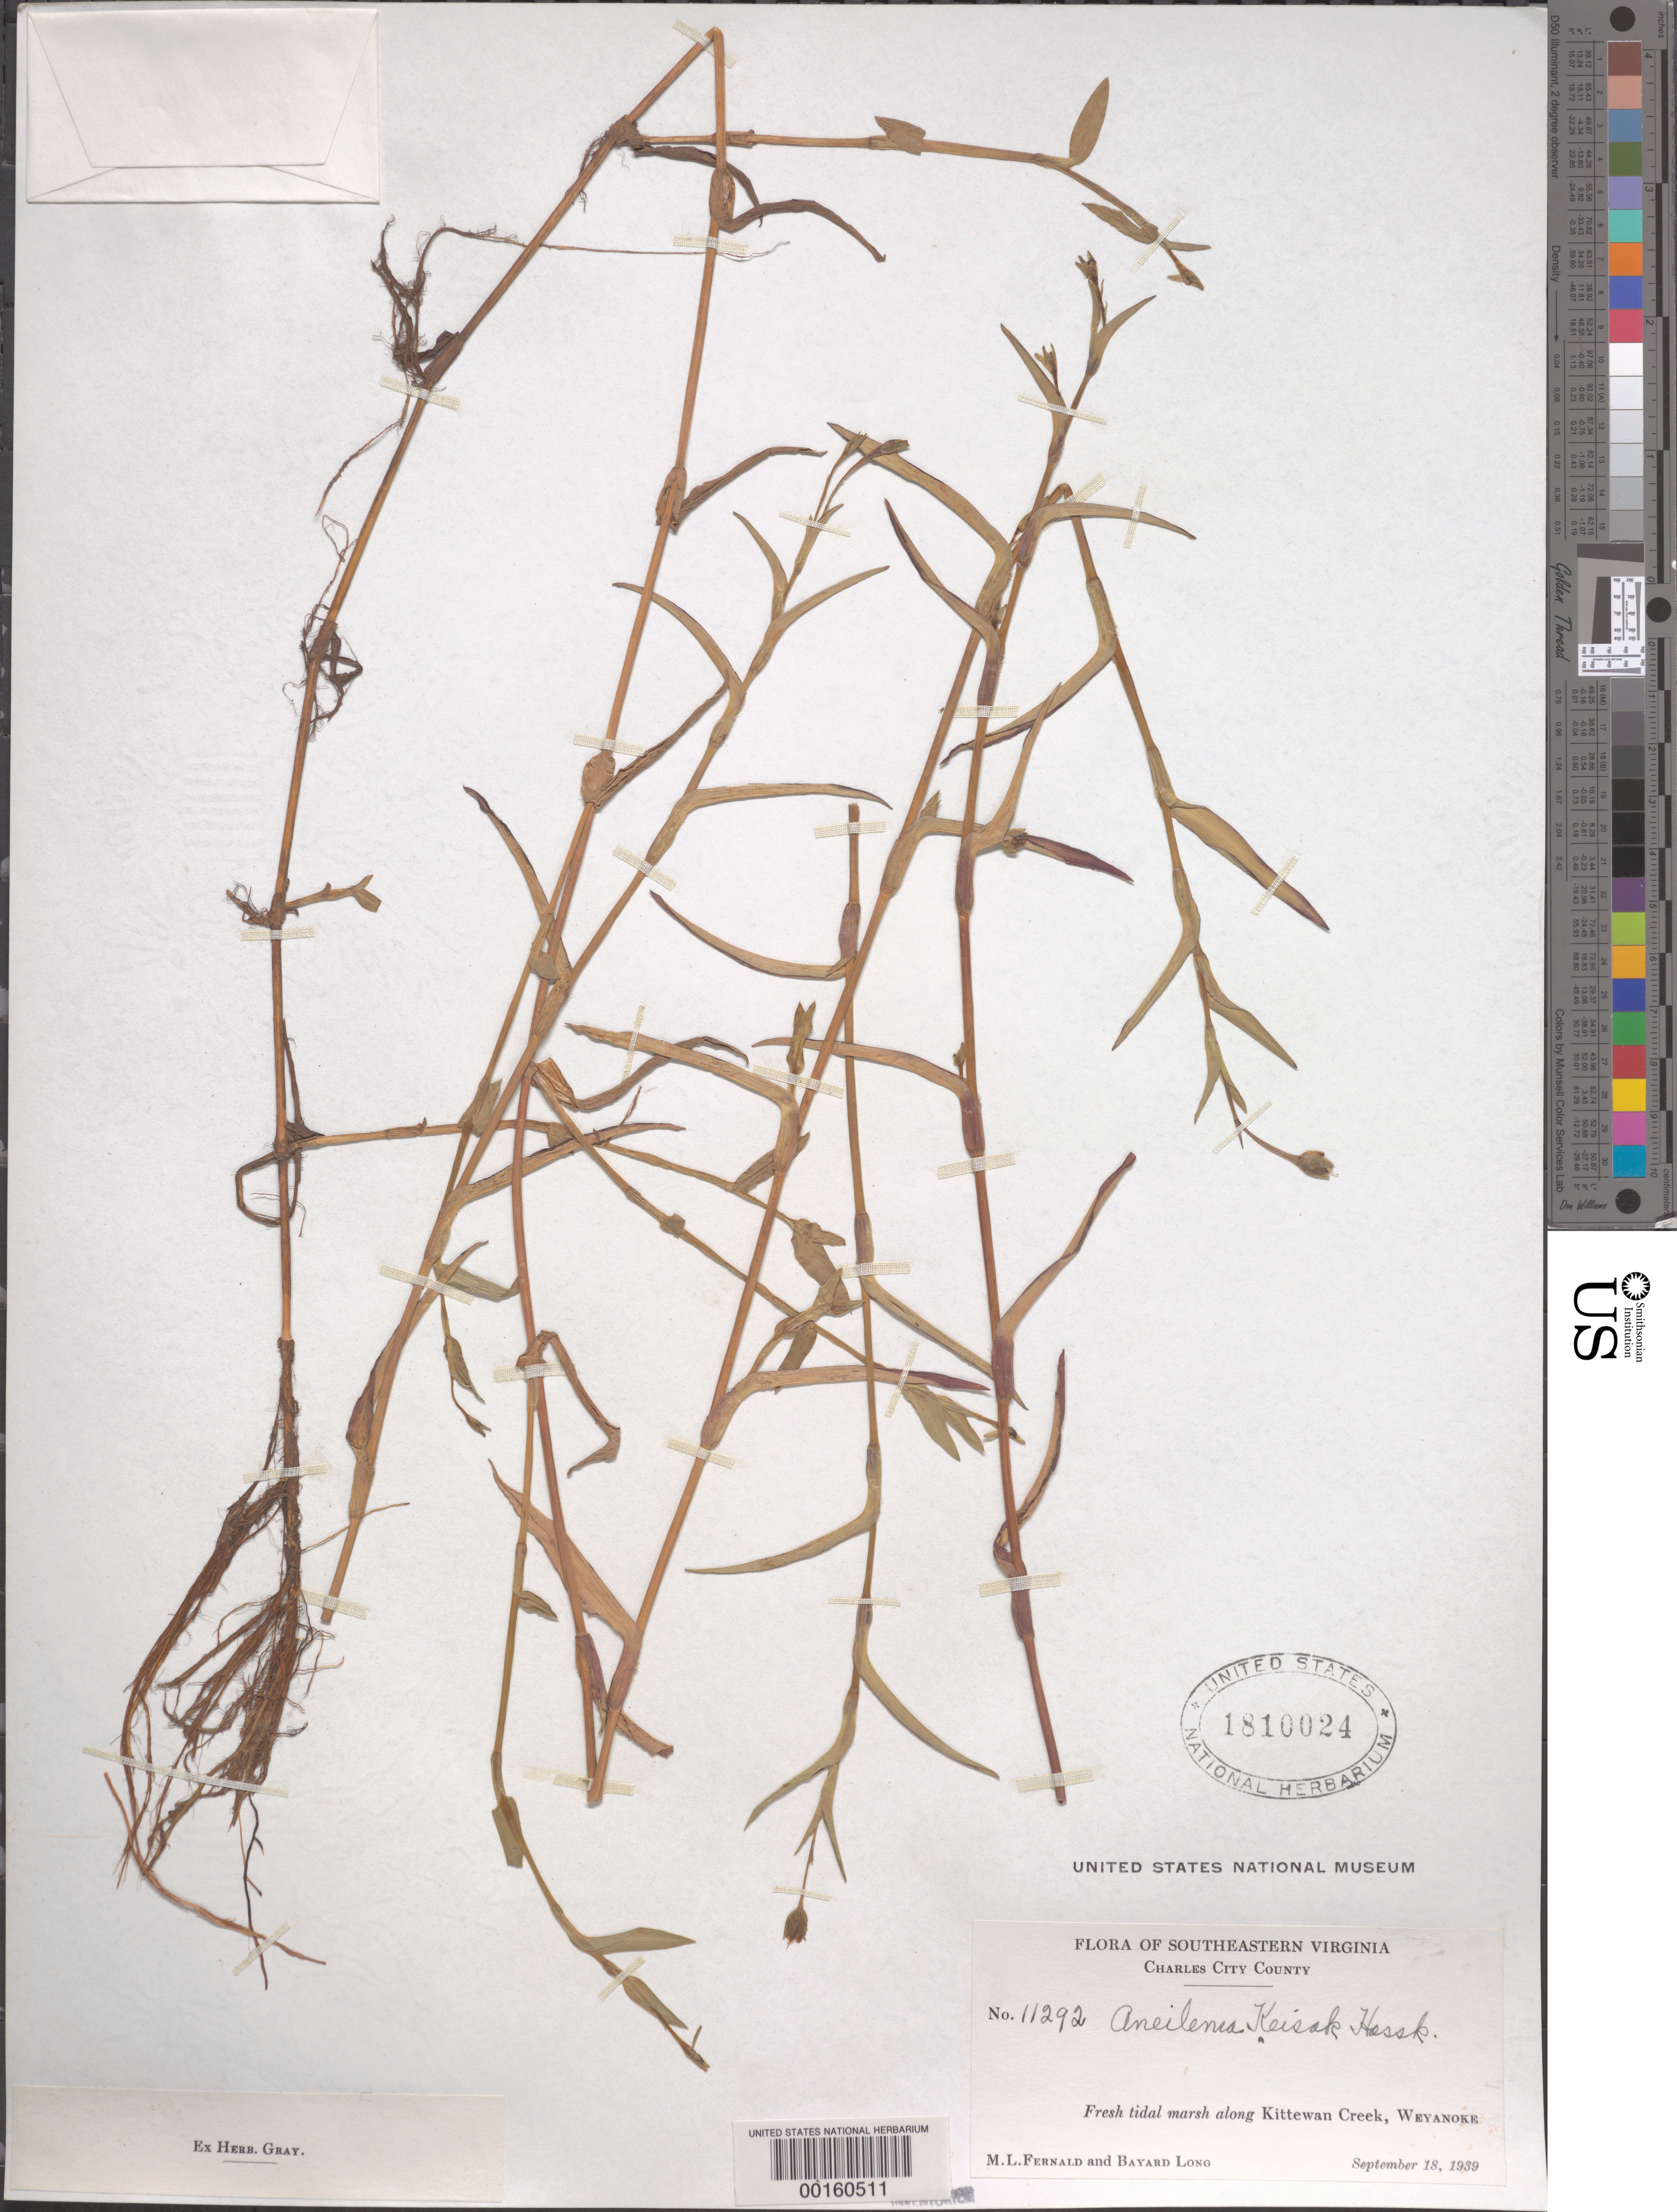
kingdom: Plantae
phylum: Tracheophyta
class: Liliopsida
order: Commelinales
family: Commelinaceae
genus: Murdannia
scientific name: Murdannia keisak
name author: (Hassk.) Hand.-Mazz.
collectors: M. L. Fernald & B. H. Long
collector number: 11292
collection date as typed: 18 Sep 1939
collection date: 1939-09-18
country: United States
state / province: Virginia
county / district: Charles City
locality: Kittewan creek, weyanoke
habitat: Fresh tidal marsh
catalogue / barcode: US 1810024